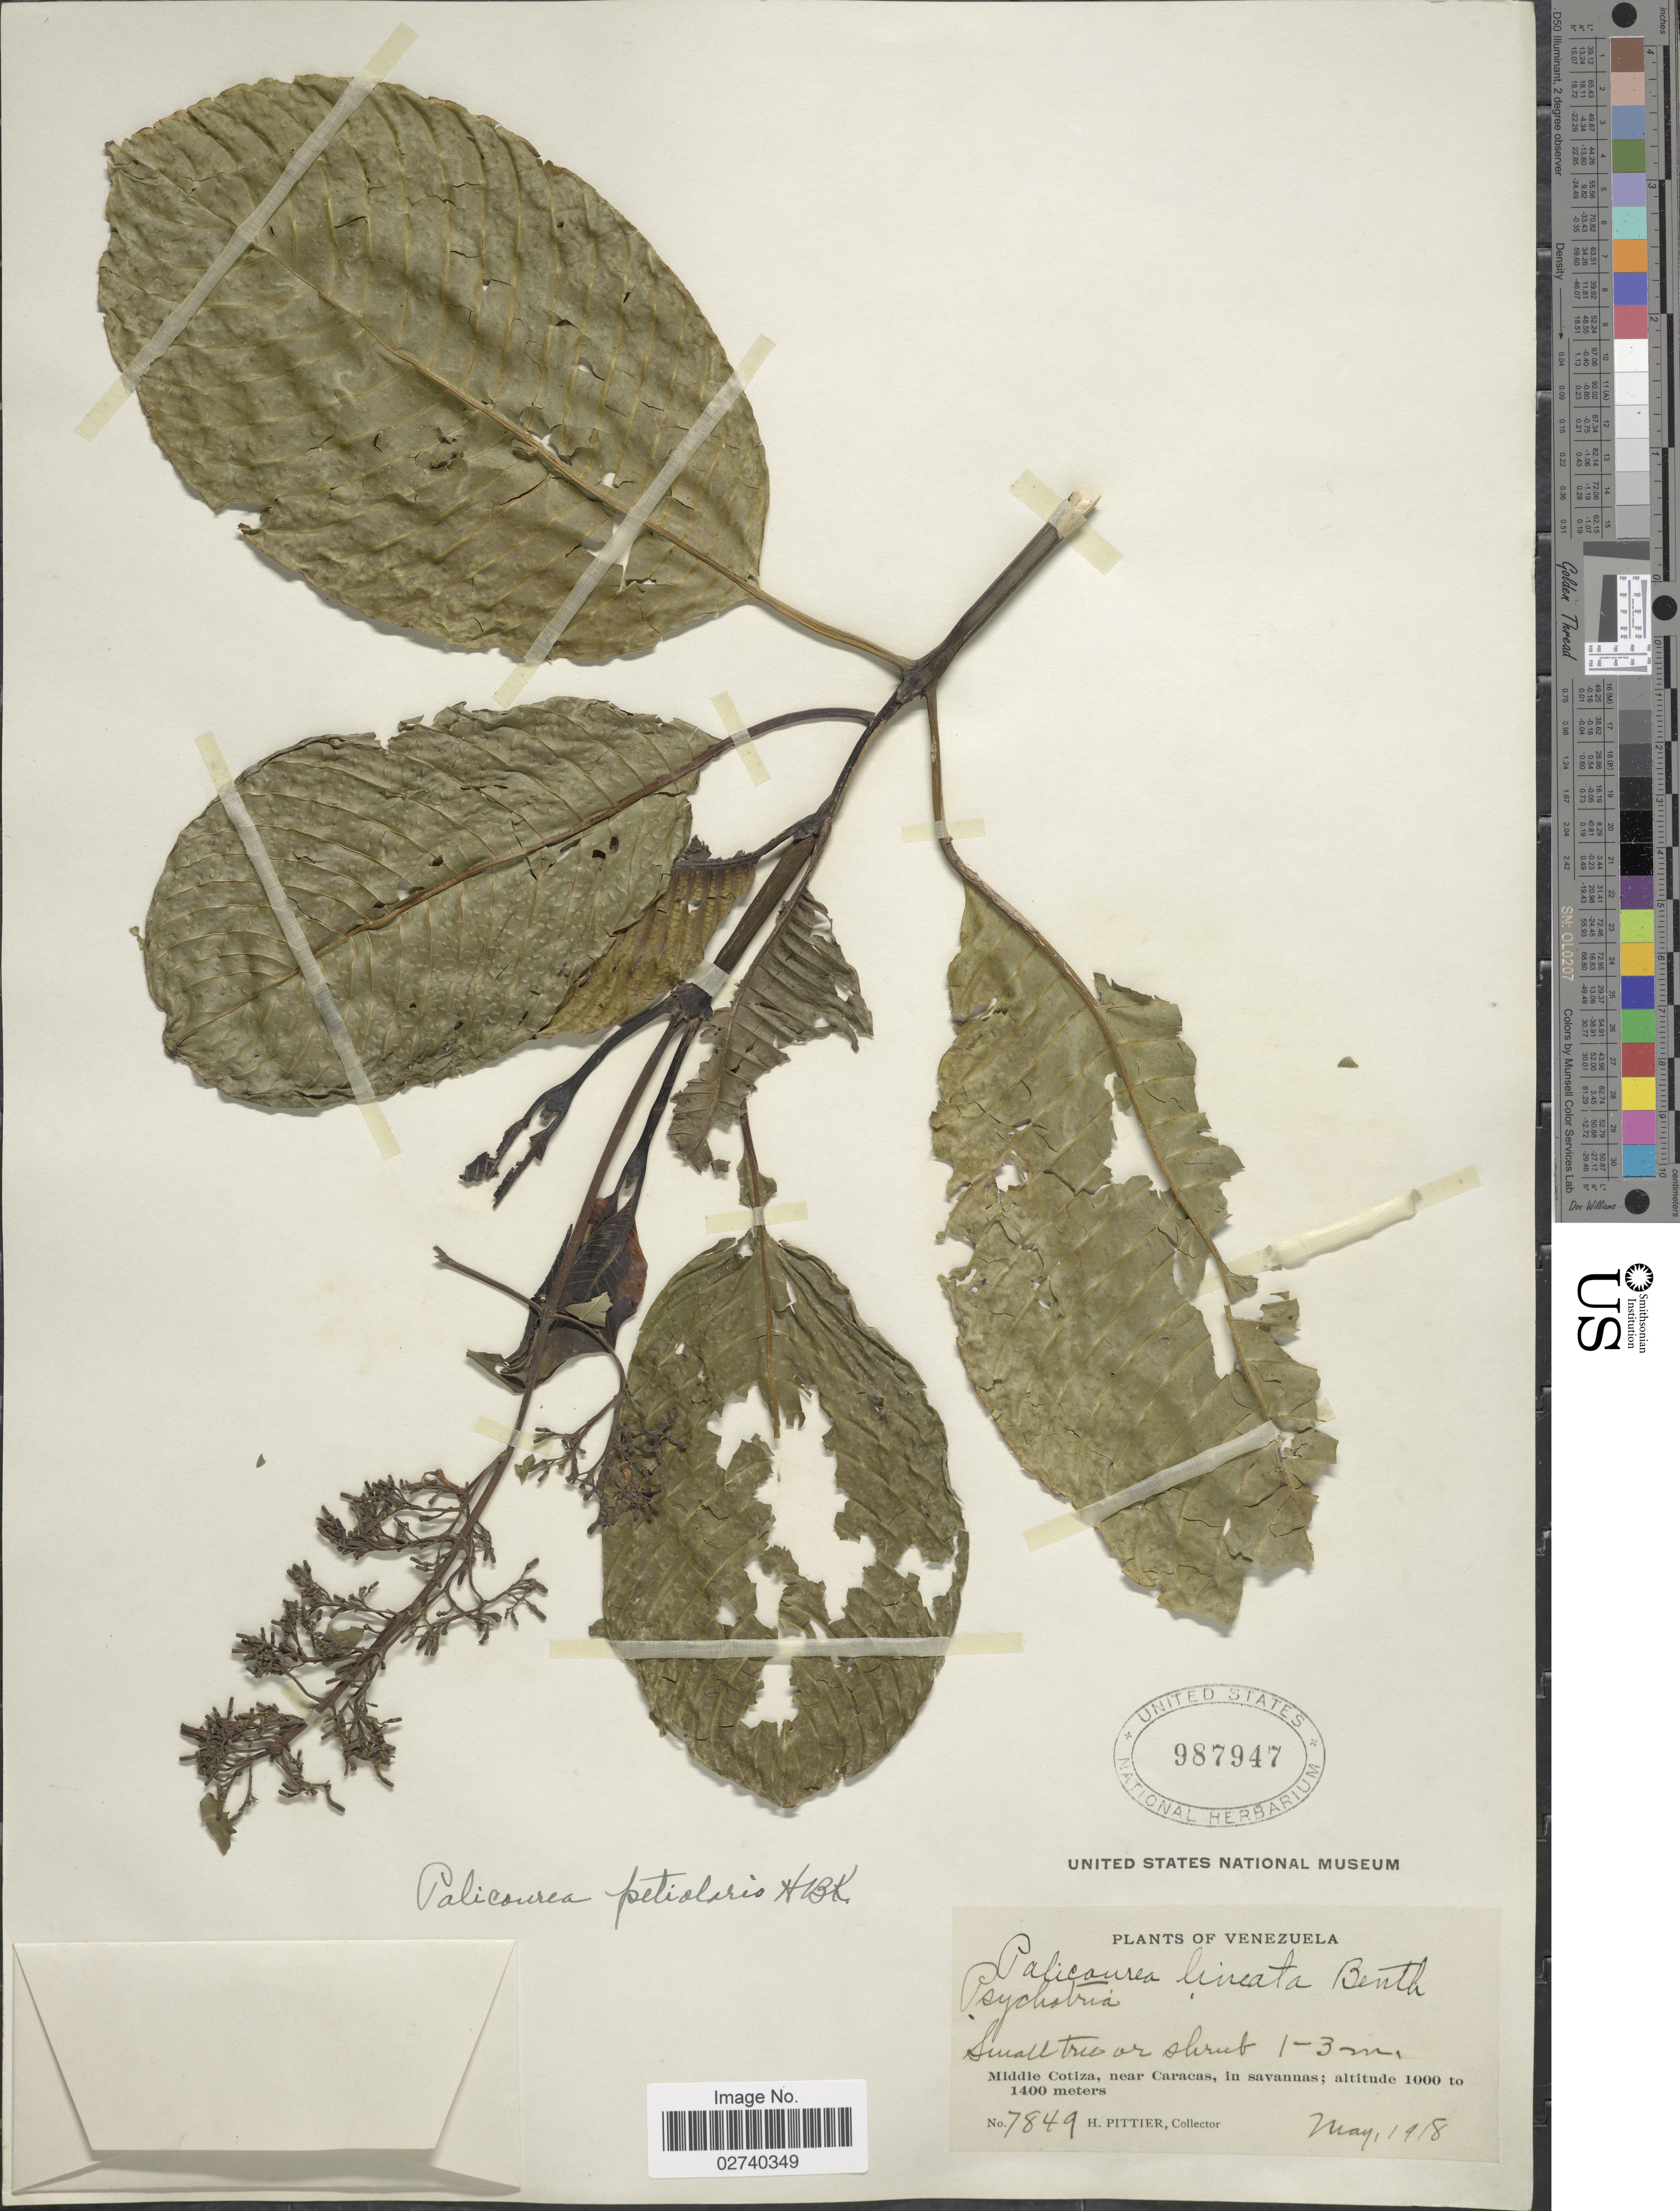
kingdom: Plantae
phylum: Tracheophyta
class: Magnoliopsida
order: Gentianales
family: Rubiaceae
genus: Palicourea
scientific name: Palicourea petiolaris Kunth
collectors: H. F. Pittier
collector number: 7849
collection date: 1918-05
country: Venezuela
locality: Middle Cotiza, near Caracas, in savannas.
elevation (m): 1000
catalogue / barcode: US 987947